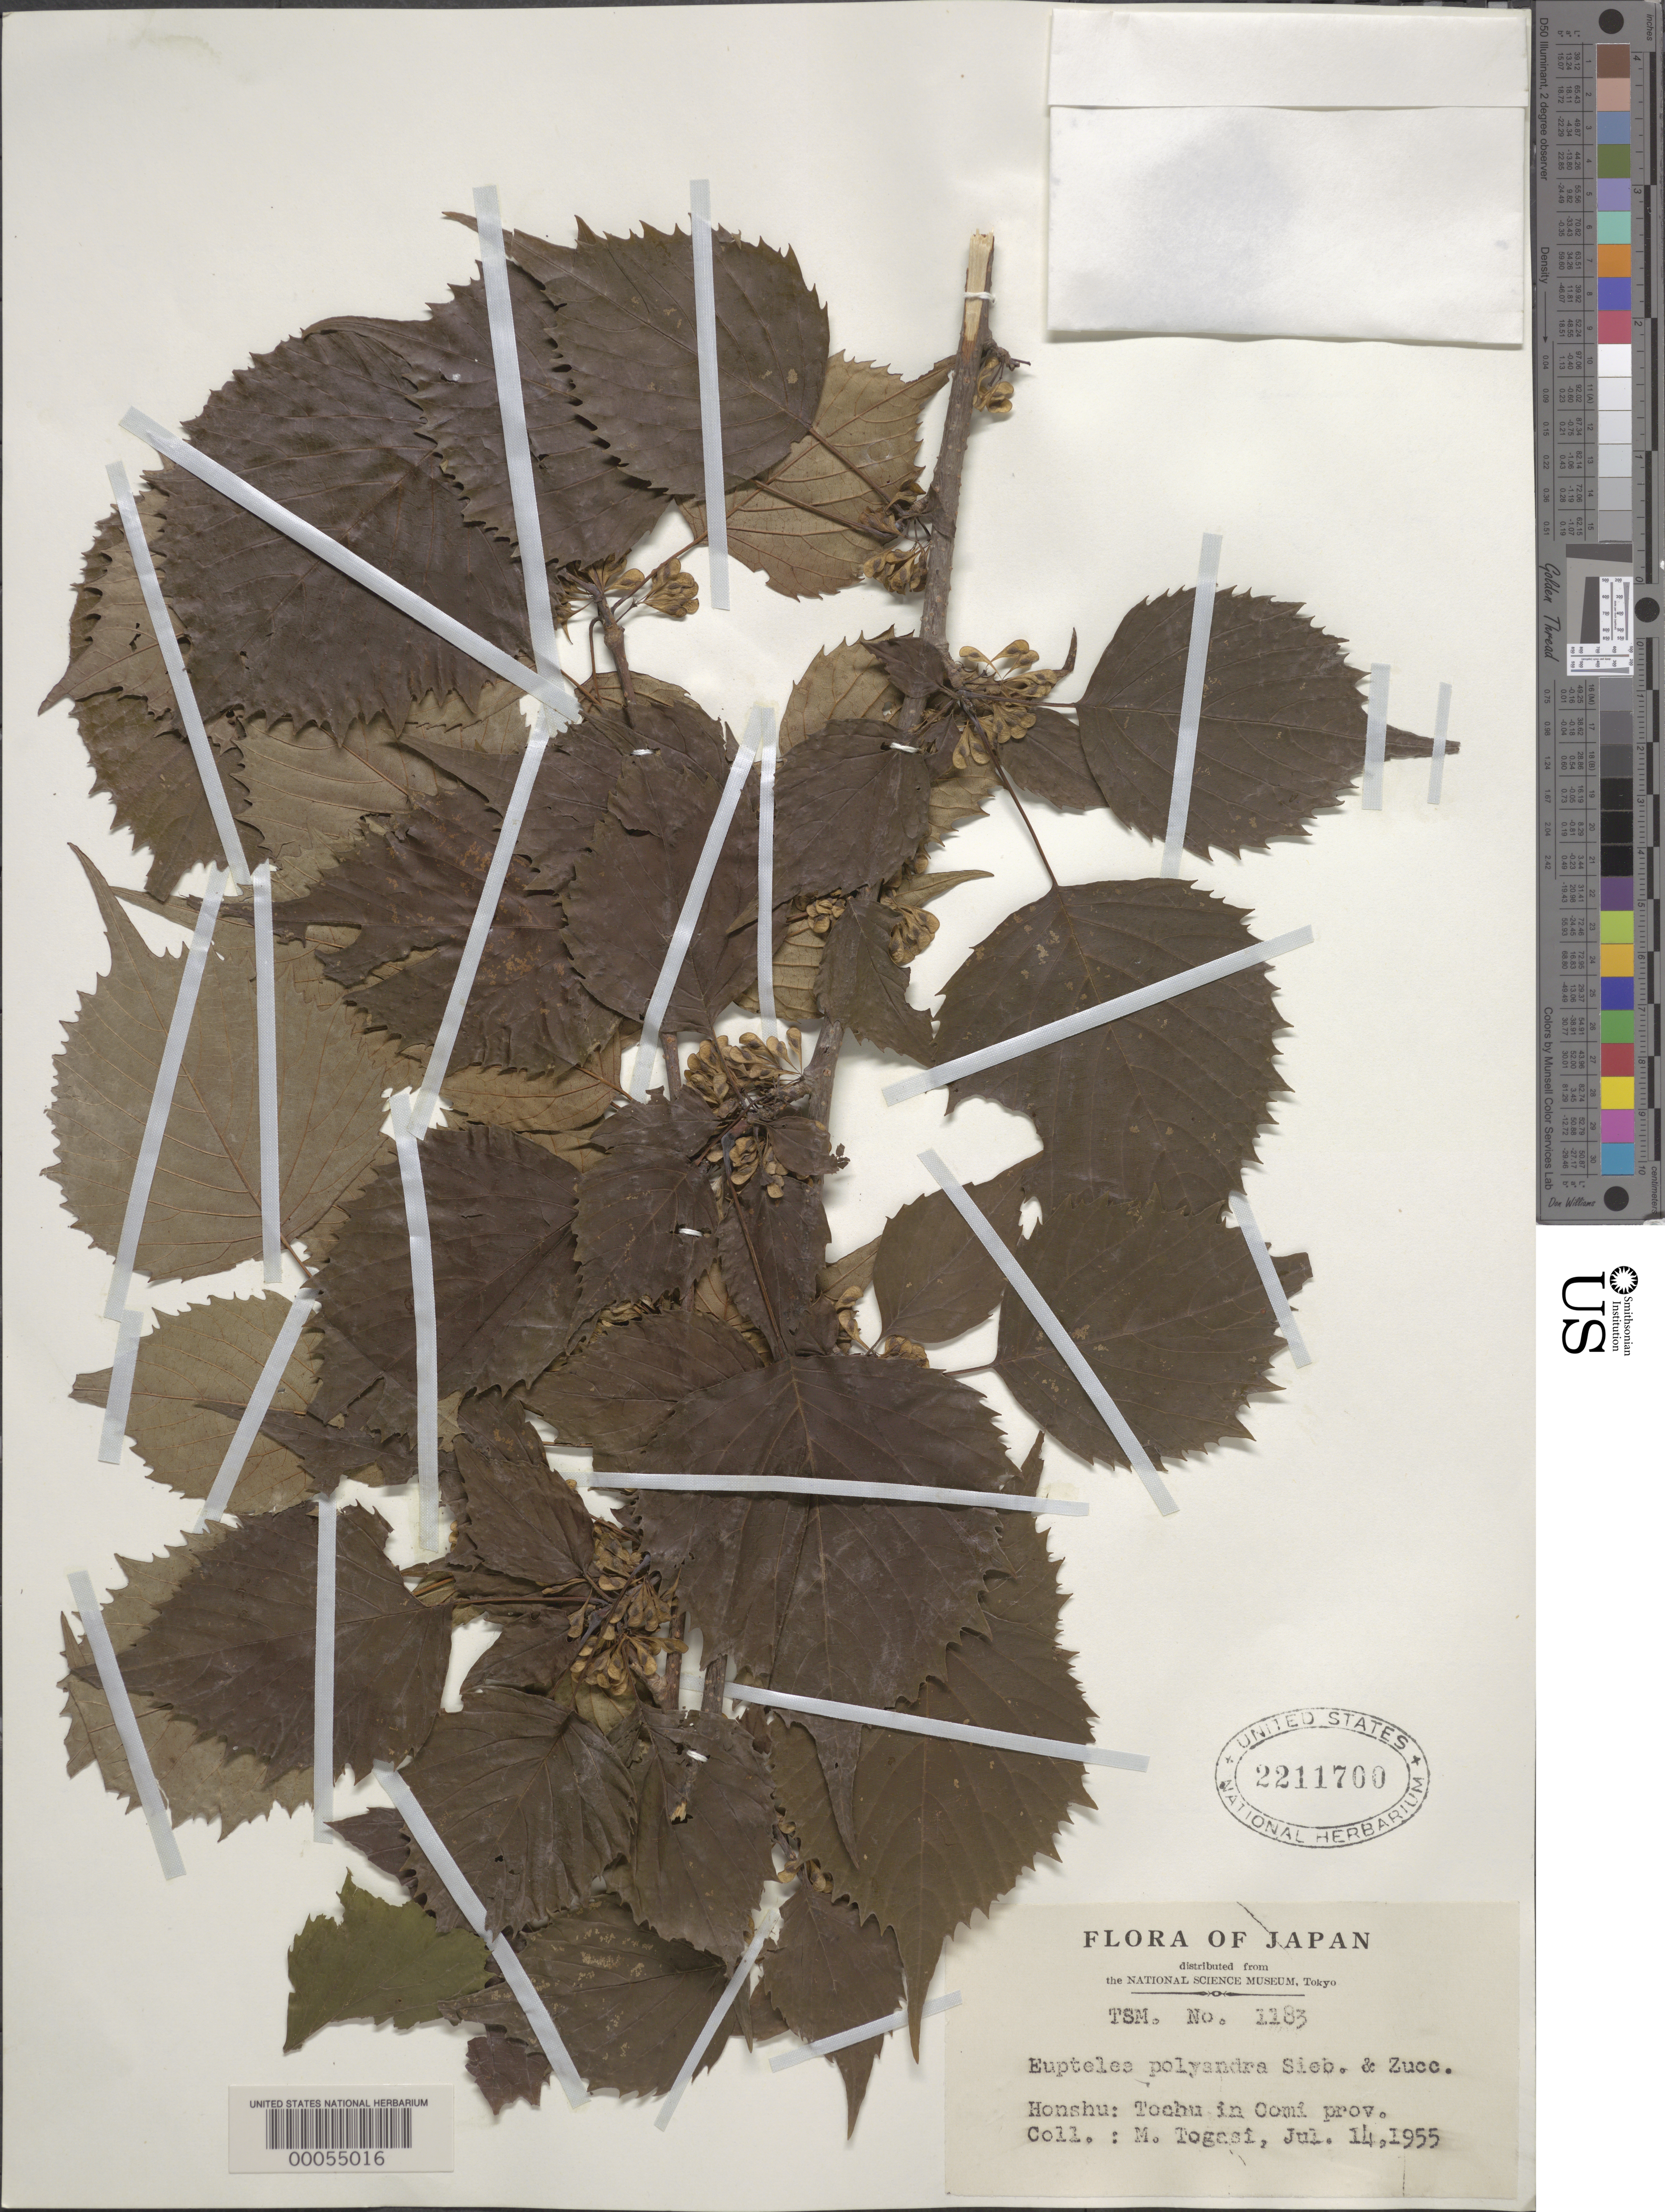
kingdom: Plantae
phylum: Tracheophyta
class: Magnoliopsida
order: Ranunculales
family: Eupteleaceae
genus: Euptelea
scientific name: Euptelea polyandra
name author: Siebold & Zucc.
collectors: M. Togasi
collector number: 1183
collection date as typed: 14 Jul 1955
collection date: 1955-07-14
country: Japan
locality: Honshu: tochu in oomi prov.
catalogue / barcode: US 2211700